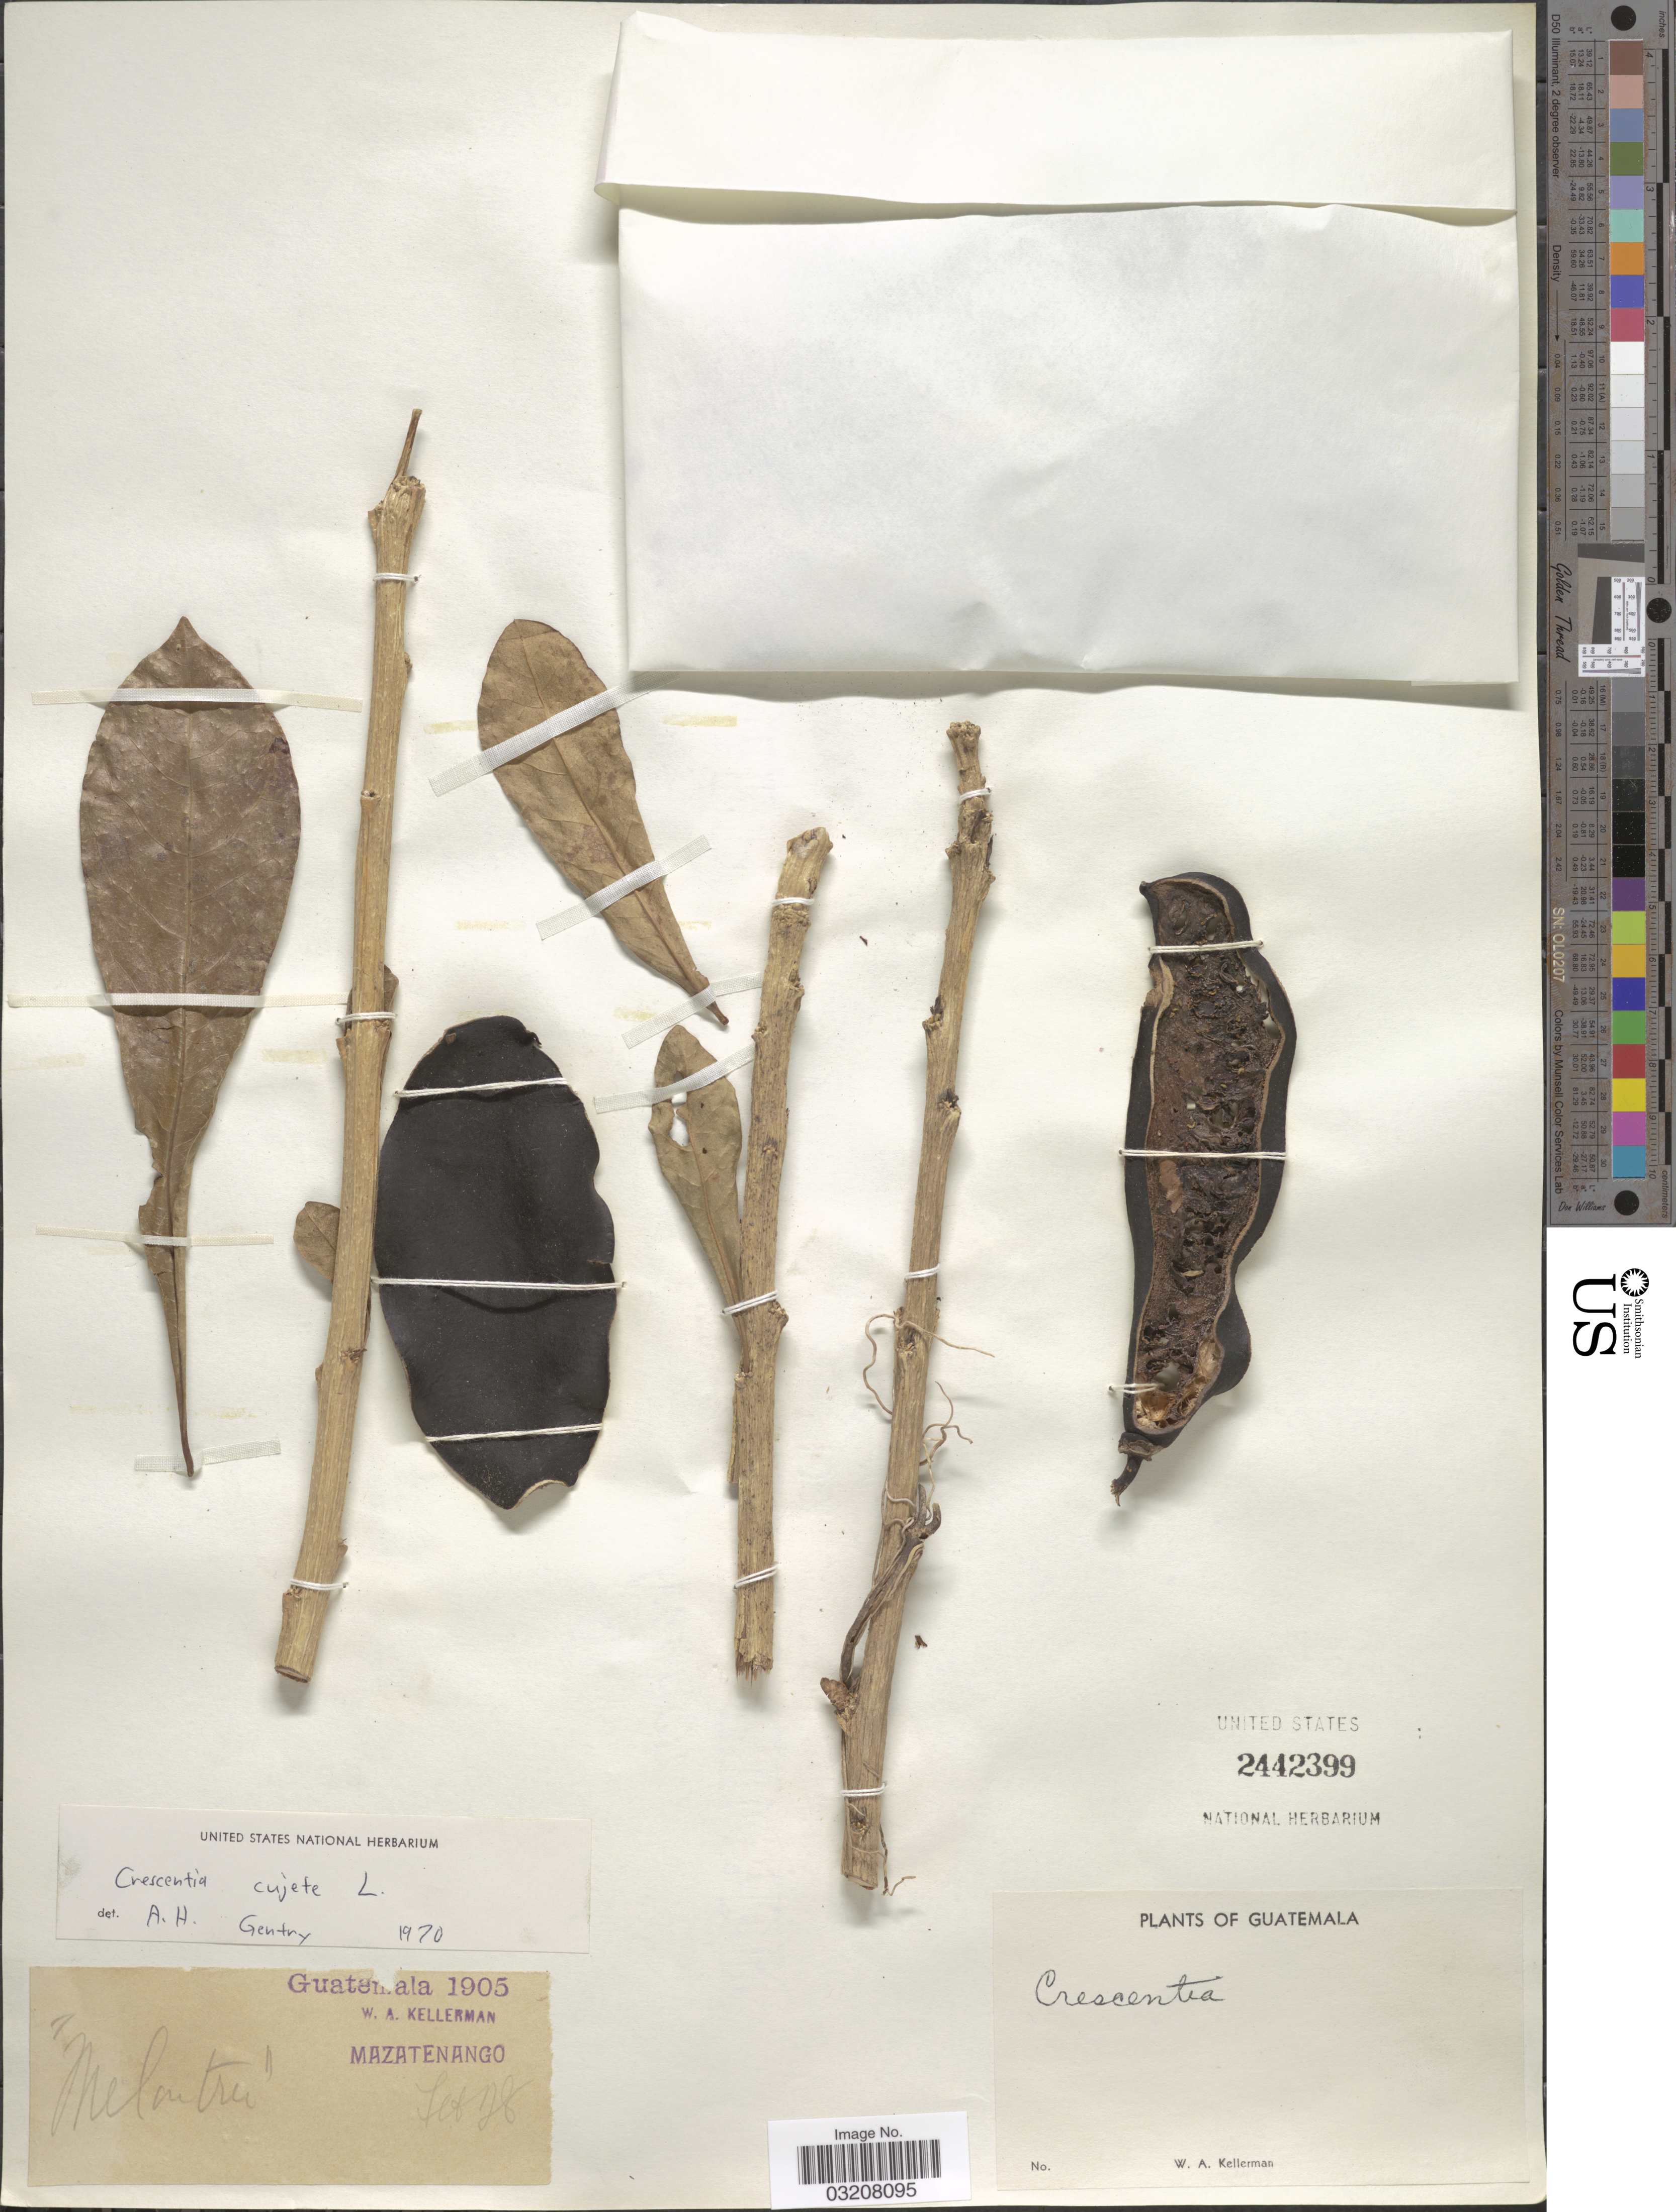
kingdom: Plantae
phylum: Tracheophyta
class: Magnoliopsida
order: Lamiales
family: Bignoniaceae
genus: Crescentia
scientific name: Crescentia cujete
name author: L.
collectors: W. Kellerman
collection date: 1905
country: Guatemala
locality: Mazatenango.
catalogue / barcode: US 2442399